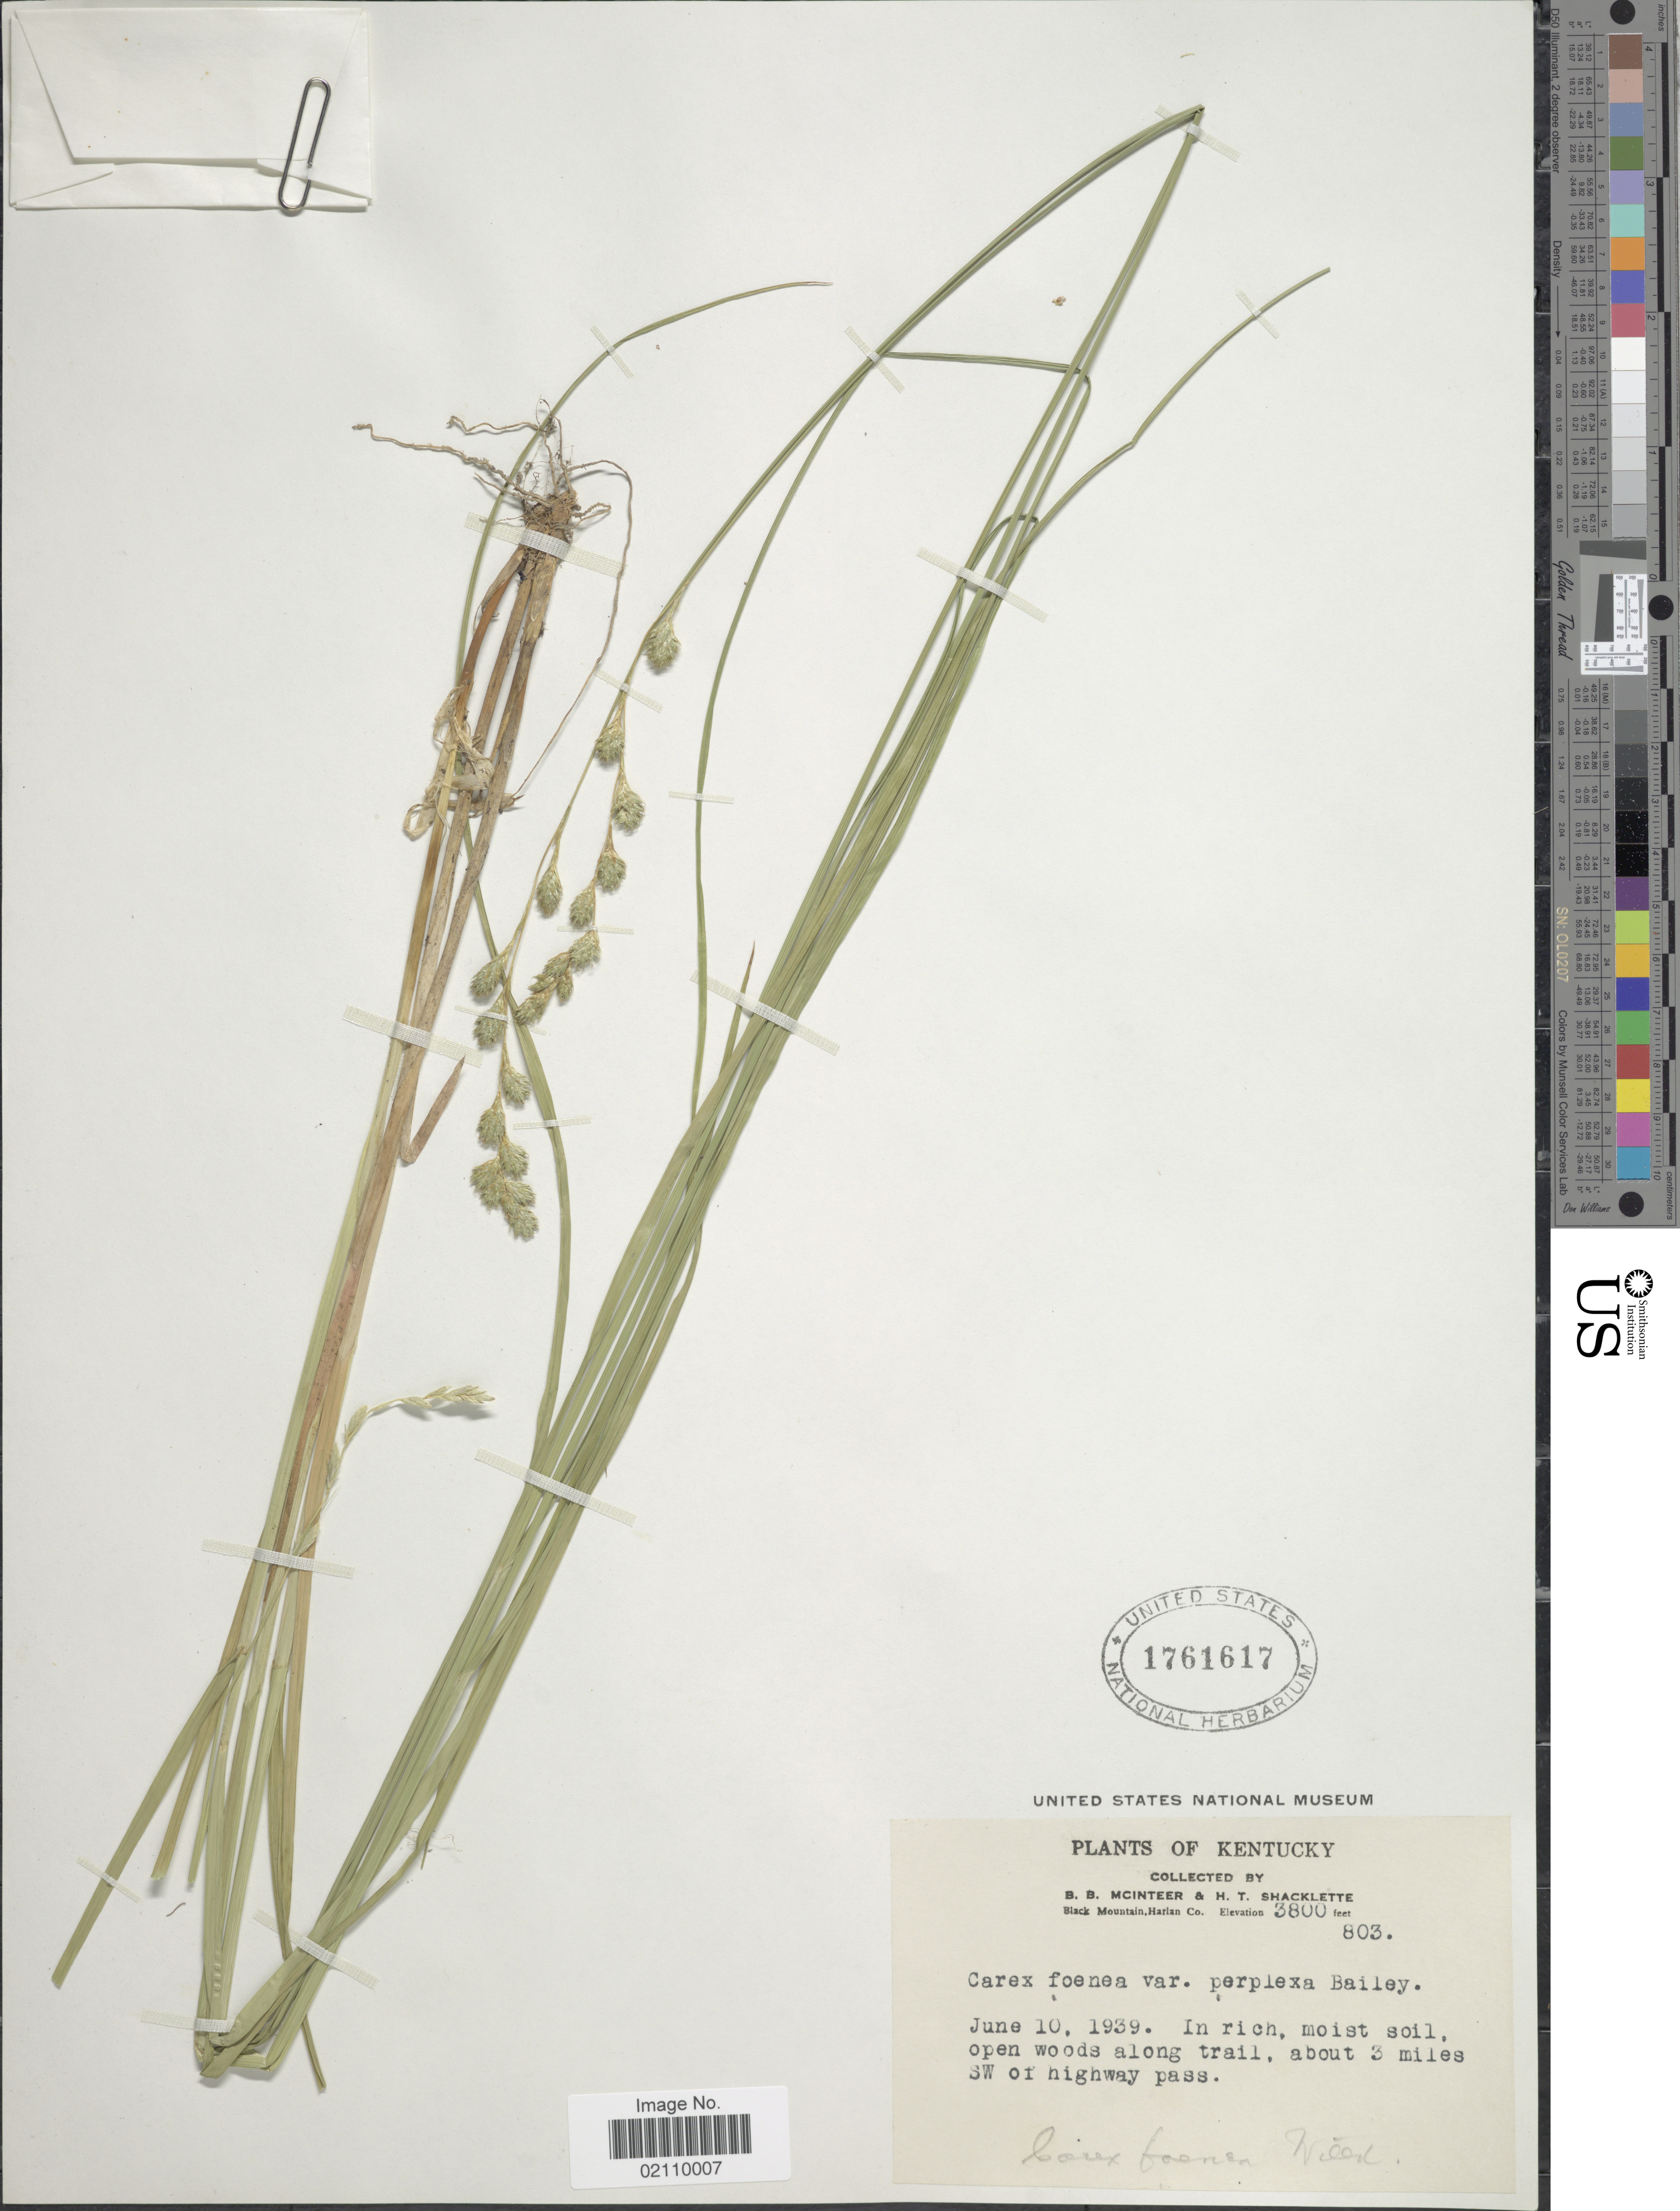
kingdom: Plantae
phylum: Tracheophyta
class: Liliopsida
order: Poales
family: Cyperaceae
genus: Carex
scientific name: Carex argyrantha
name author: Tuck. ex Boott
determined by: Strong, Mark T., (BOT), Smithsonian Institution - National Museum of Natural History (UNITED STATES)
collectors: B. McInteer & H. Shacklette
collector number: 803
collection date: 1939-06-10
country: United States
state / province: Kentucky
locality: Black Mountain, Harlan Co. About 3 miles SW of highway pass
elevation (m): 1158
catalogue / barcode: US 1761617